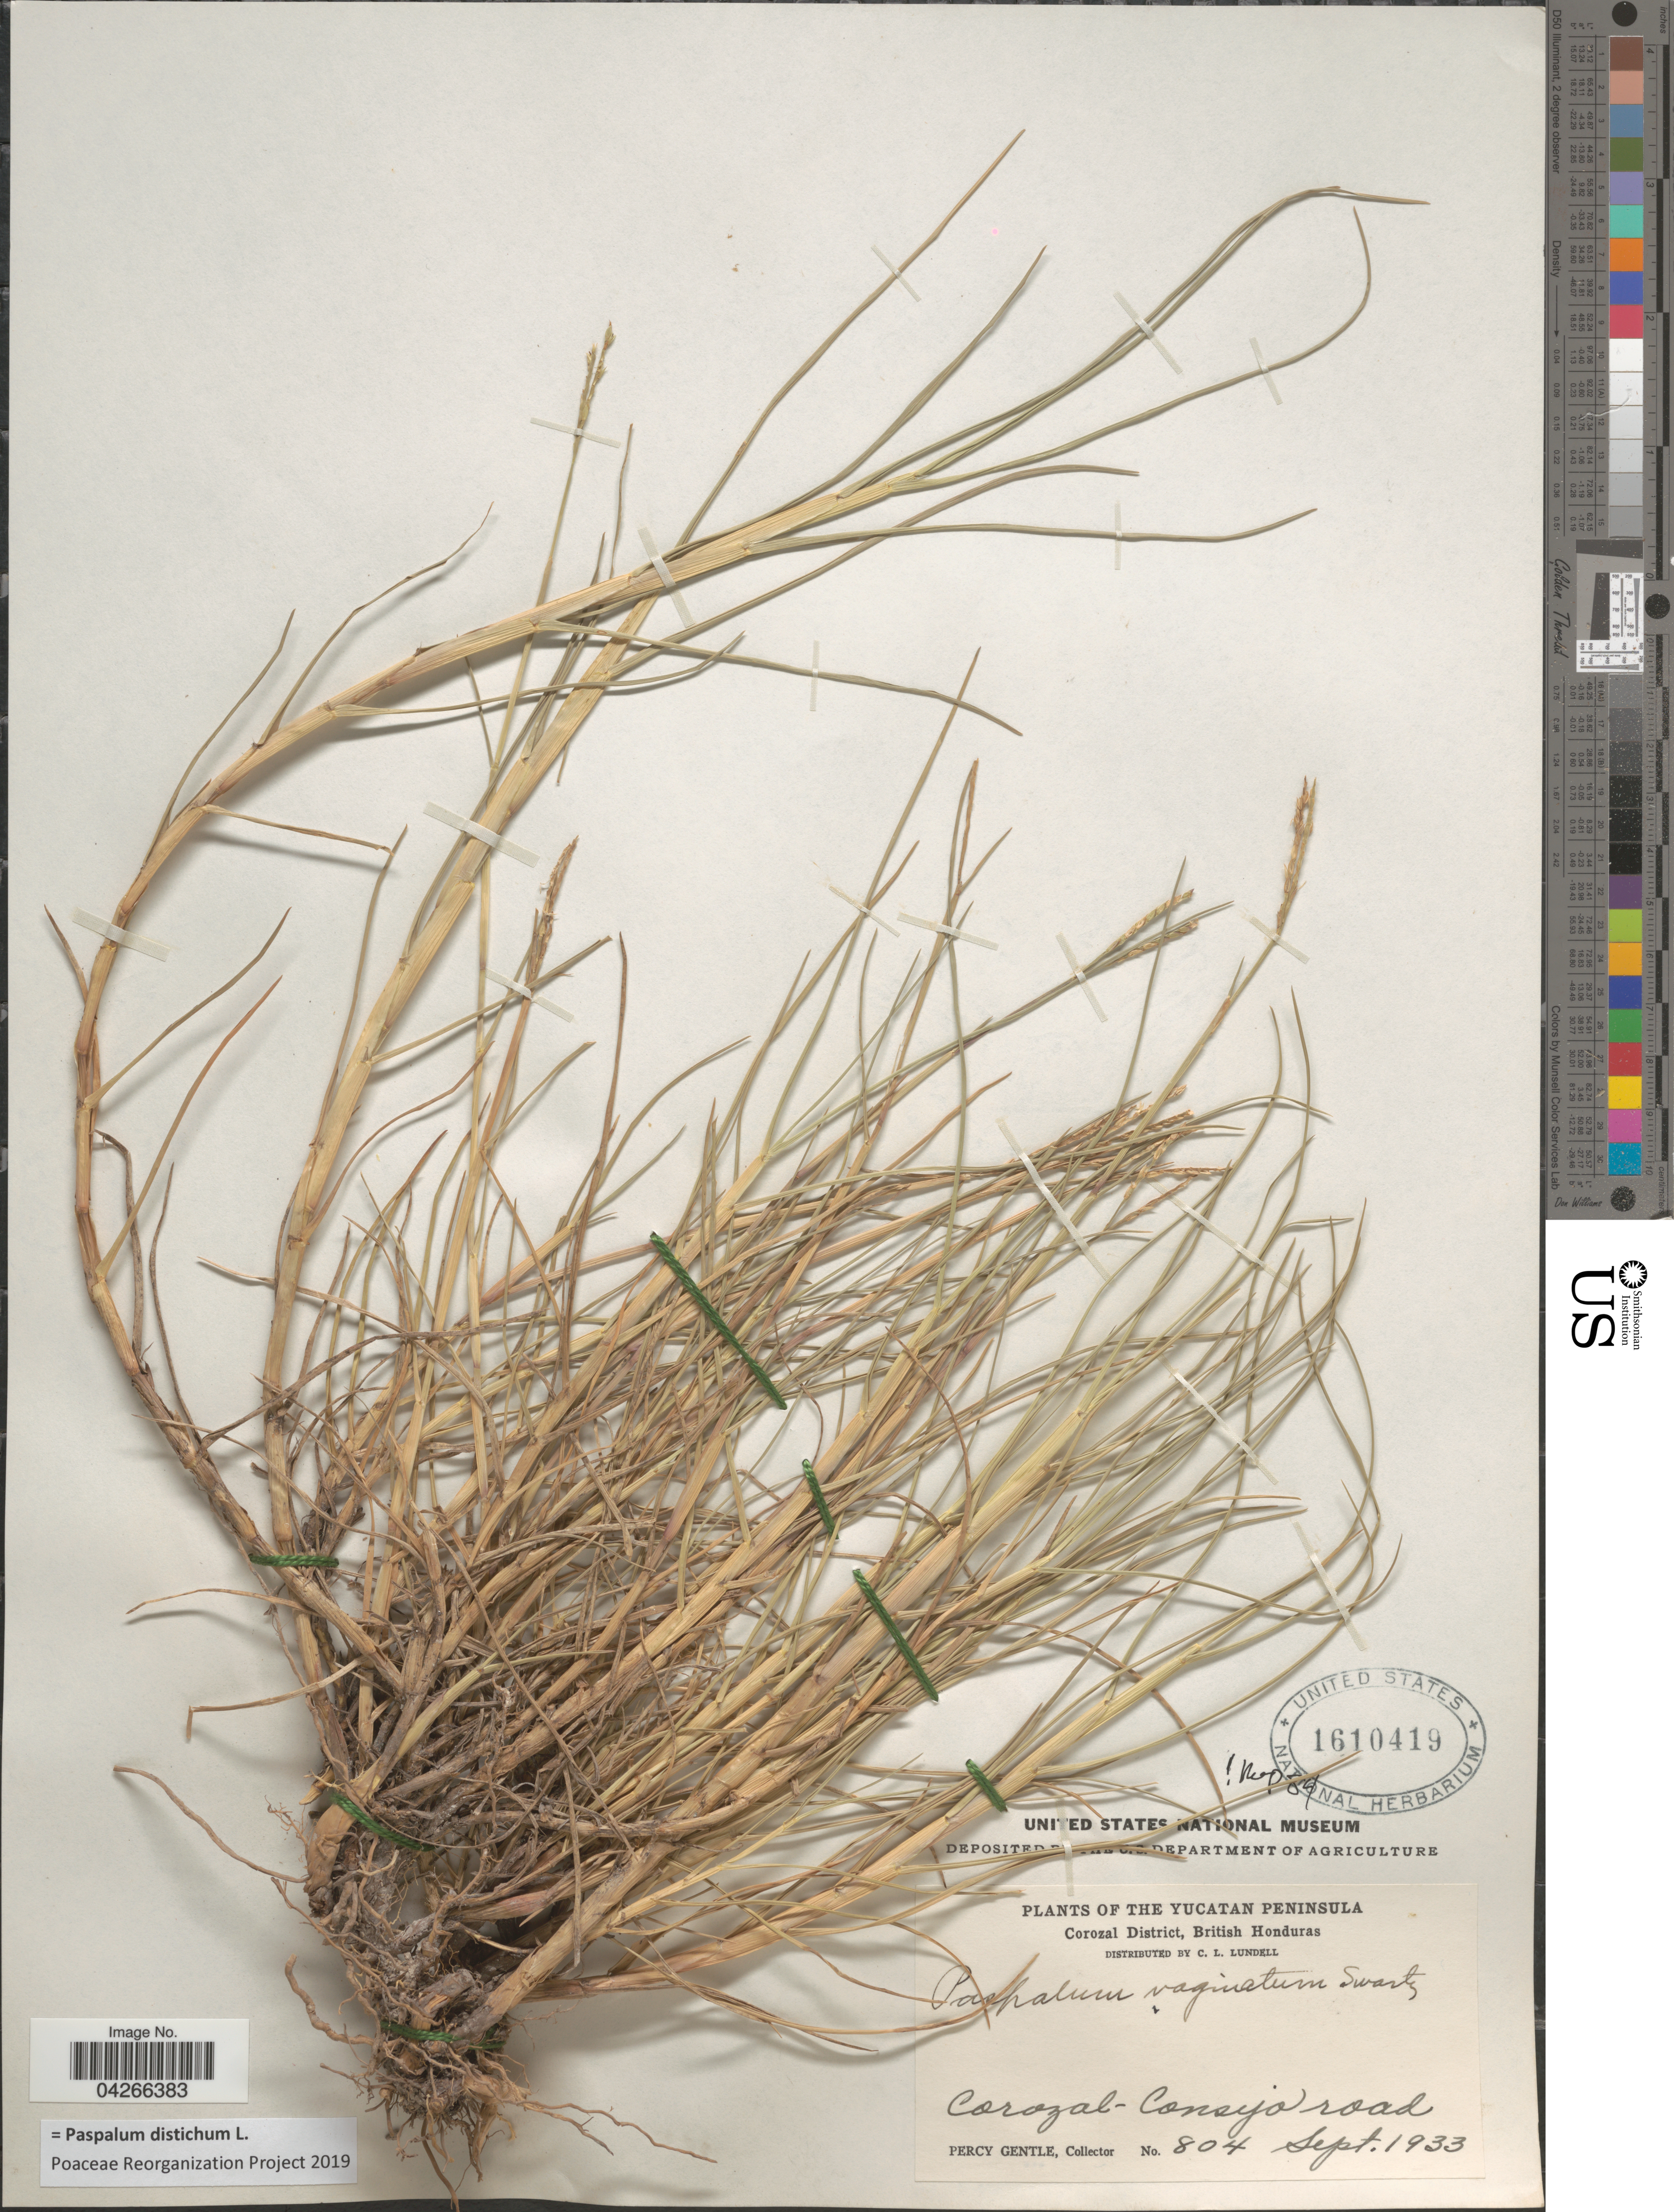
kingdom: Plantae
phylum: Tracheophyta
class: Liliopsida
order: Poales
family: Poaceae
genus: Paspalum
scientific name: Paspalum distichum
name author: L.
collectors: P. H. Gentle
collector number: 804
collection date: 1933-09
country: Belize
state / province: Corozal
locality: Yucatan Peninsula. Corozal District, British Honduras. Corozal-Consejo road.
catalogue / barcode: US 1610419